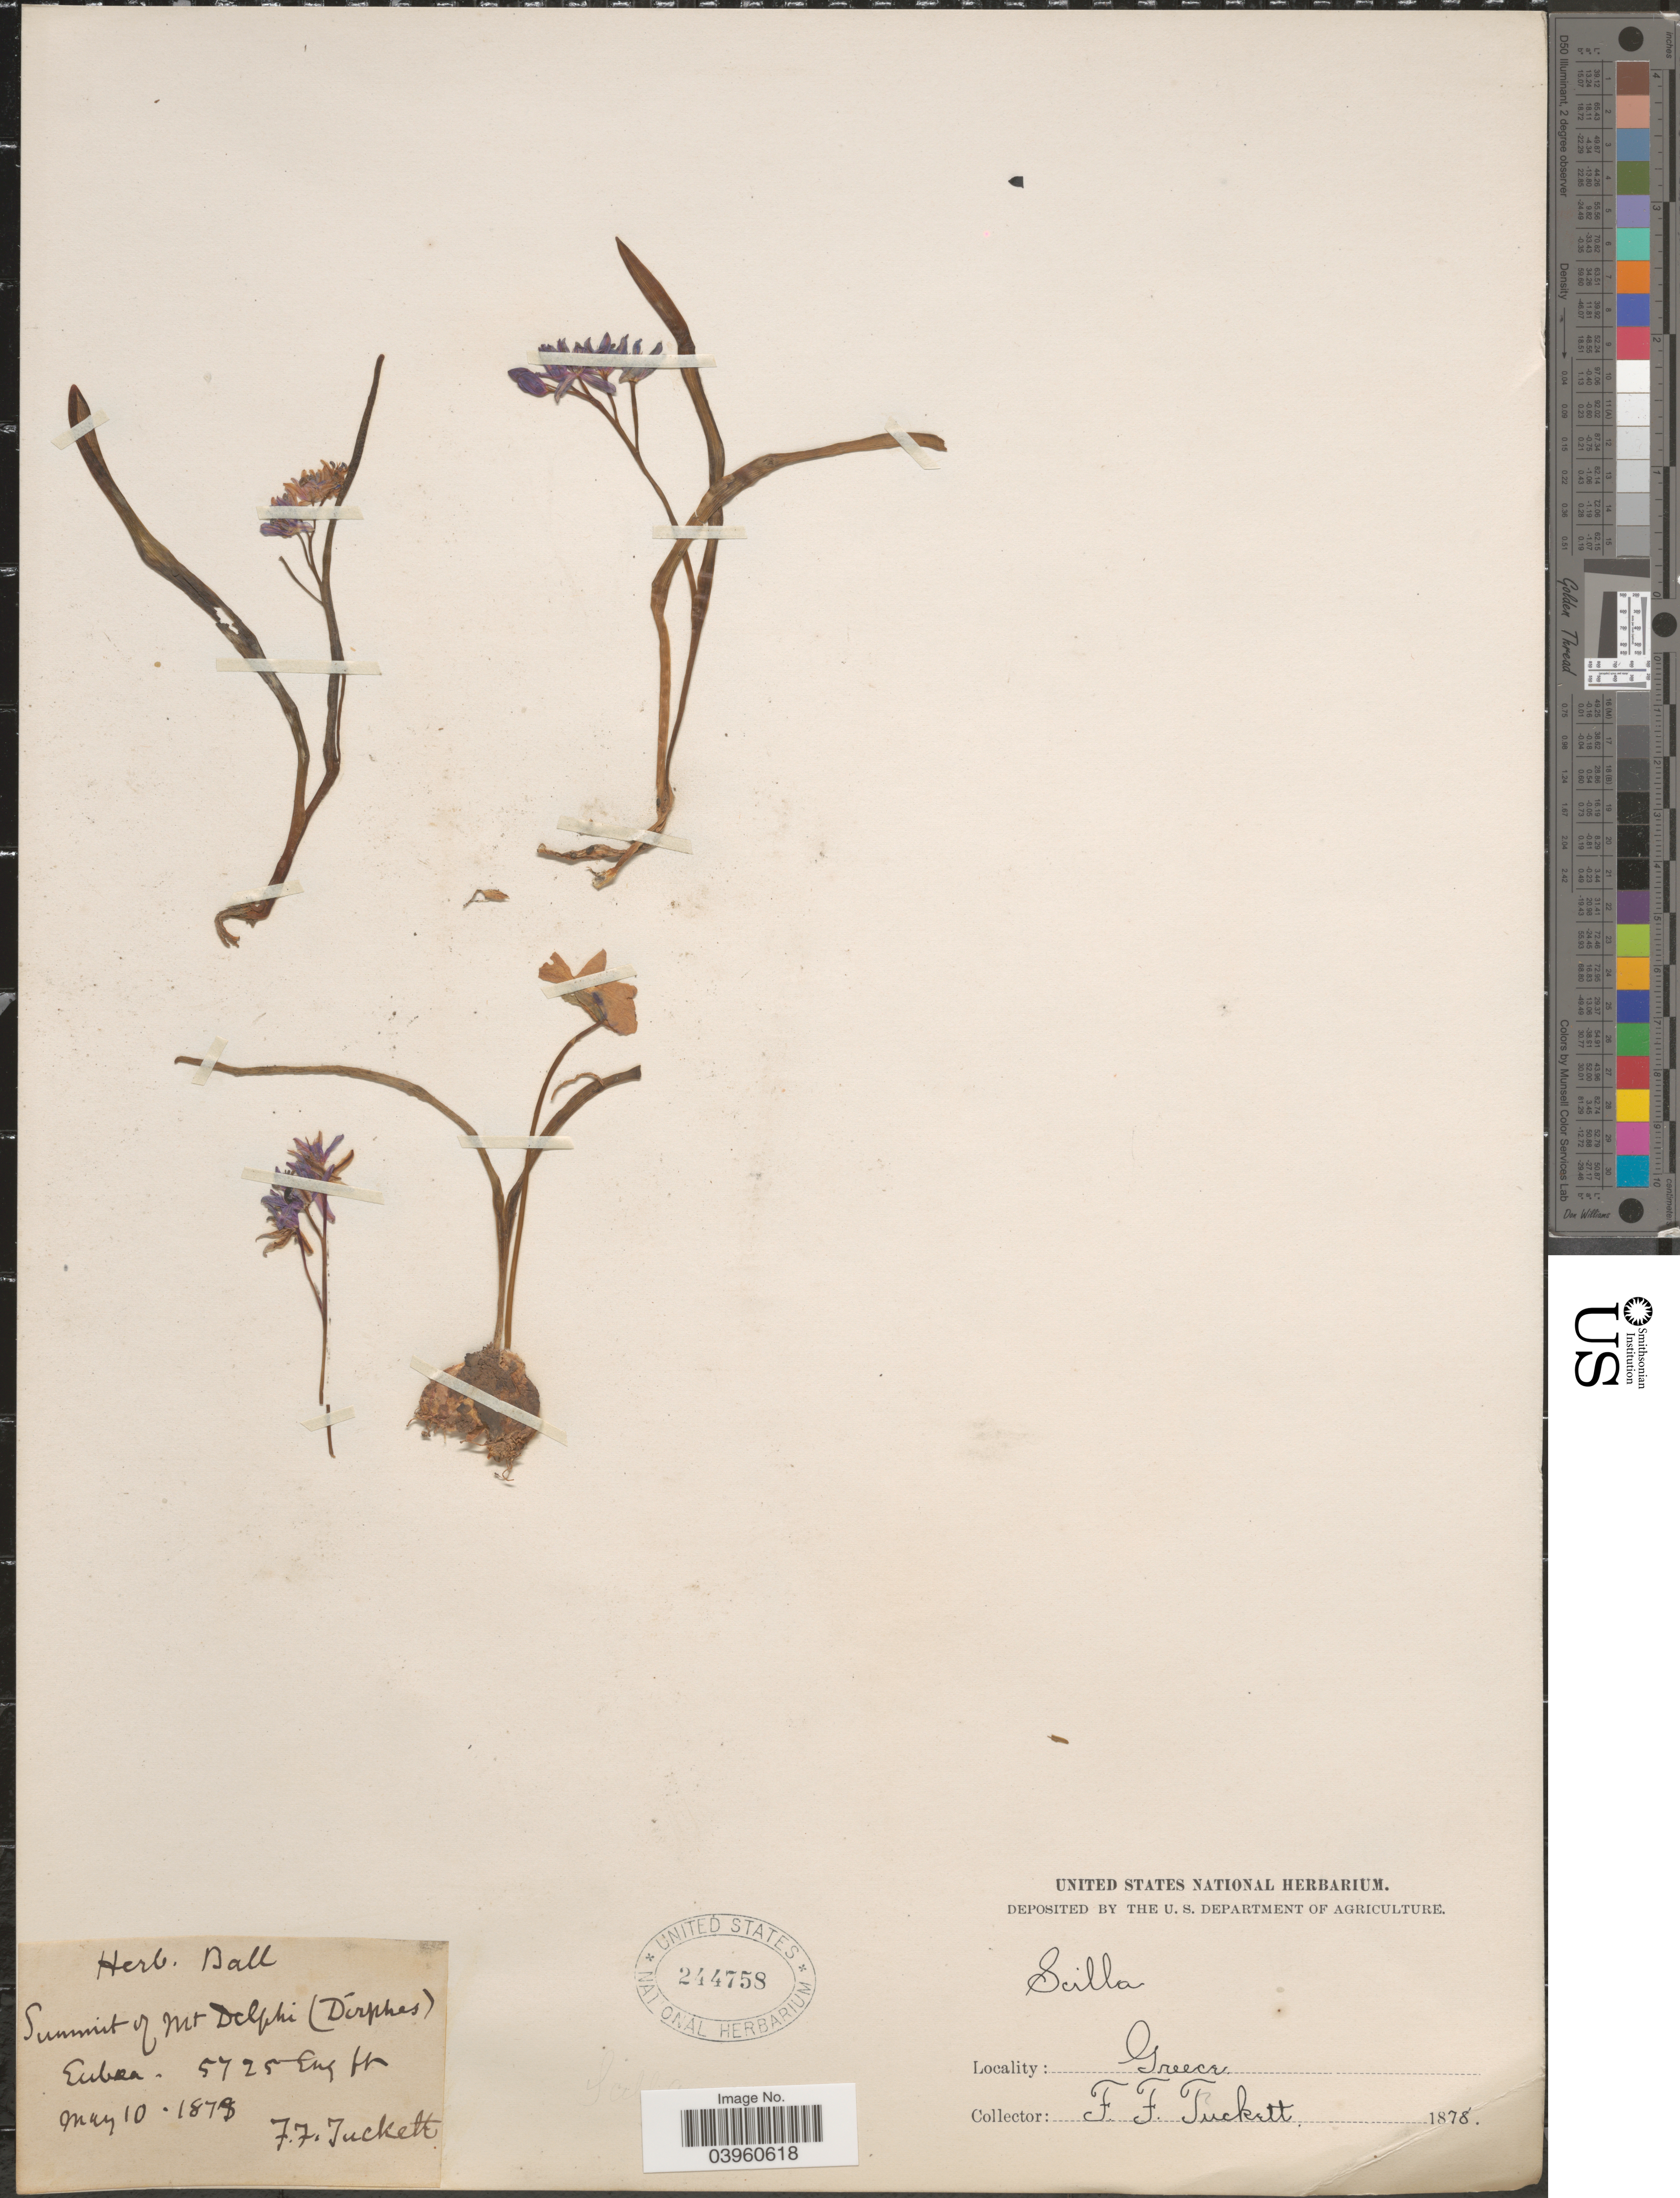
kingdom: Plantae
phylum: Tracheophyta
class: Liliopsida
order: Asparagales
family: Asparagaceae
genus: Scilla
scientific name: Scilla sp.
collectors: F. Tuckett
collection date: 1878-05-10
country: Greece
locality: Summit of Mt Delphi (Dirphes). Eubra.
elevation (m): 1745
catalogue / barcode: US 244758